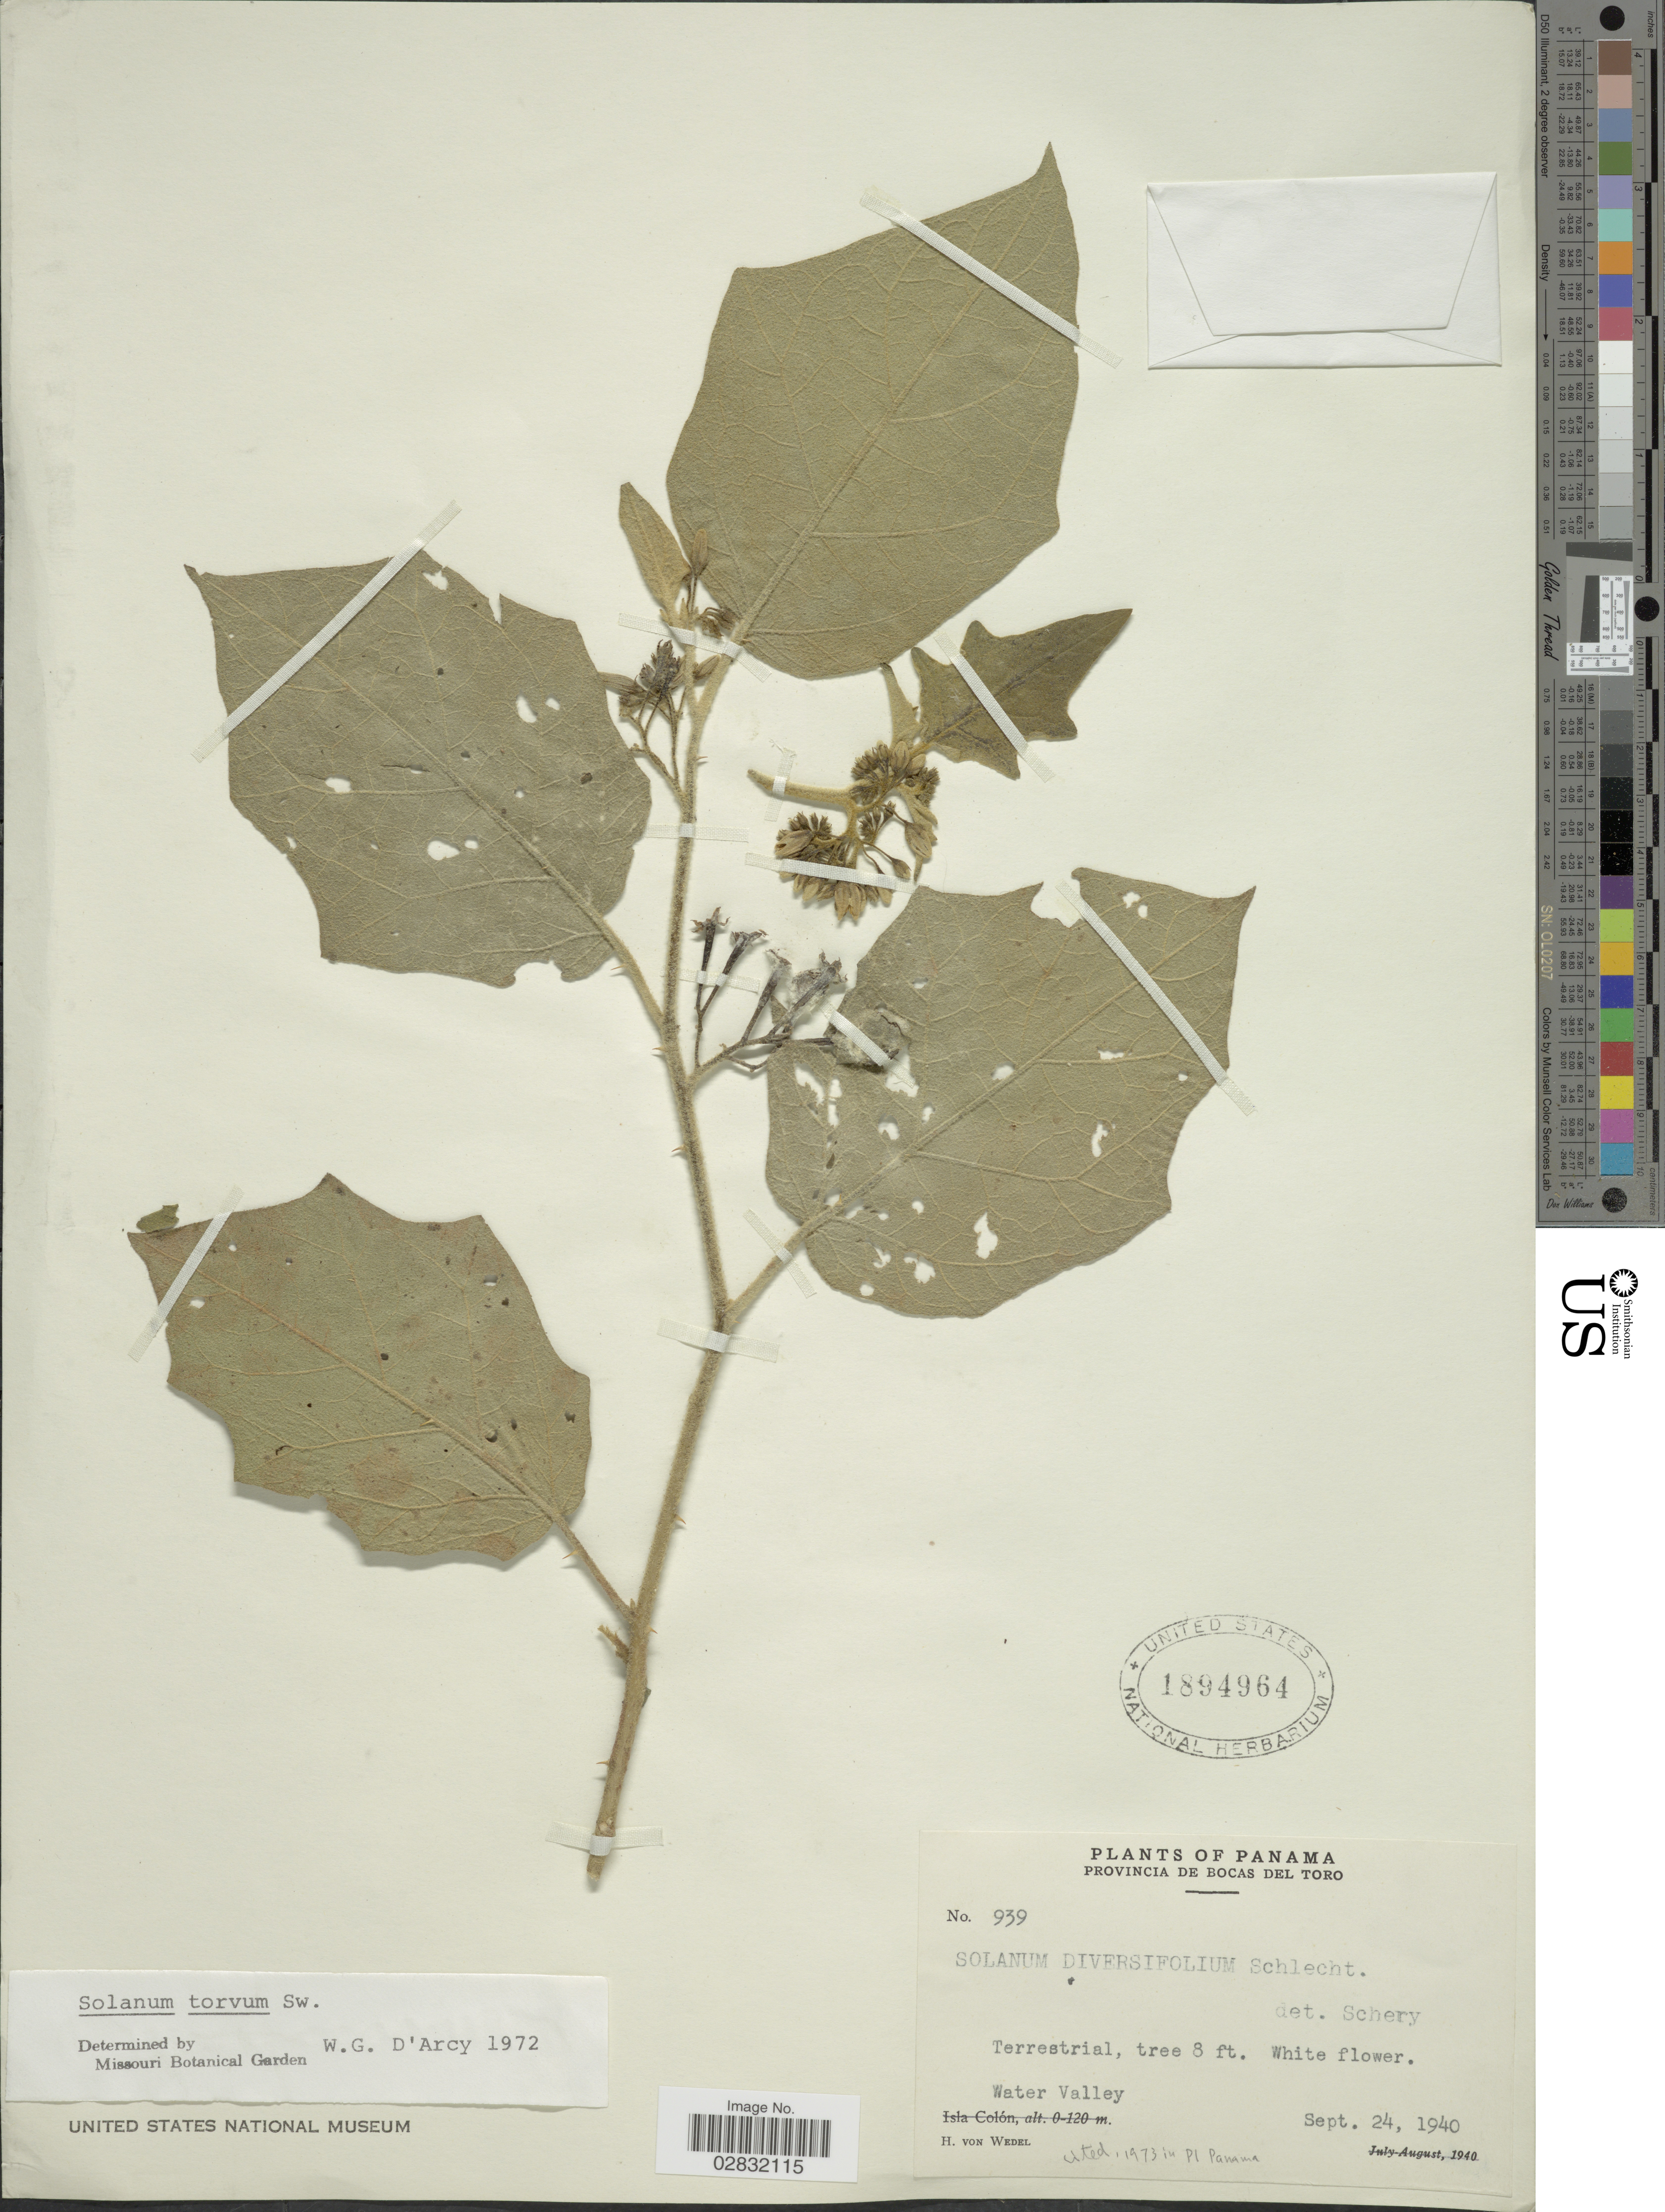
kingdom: Plantae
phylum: Tracheophyta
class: Magnoliopsida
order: Solanales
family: Solanaceae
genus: Solanum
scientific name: Solanum torvum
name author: Sw.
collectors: H. von Wedel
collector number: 939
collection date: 1940-09-24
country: Panama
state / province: Bocas del Toro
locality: Provincia De Bocas Del Toro, Water Valley.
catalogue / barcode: US 1894964